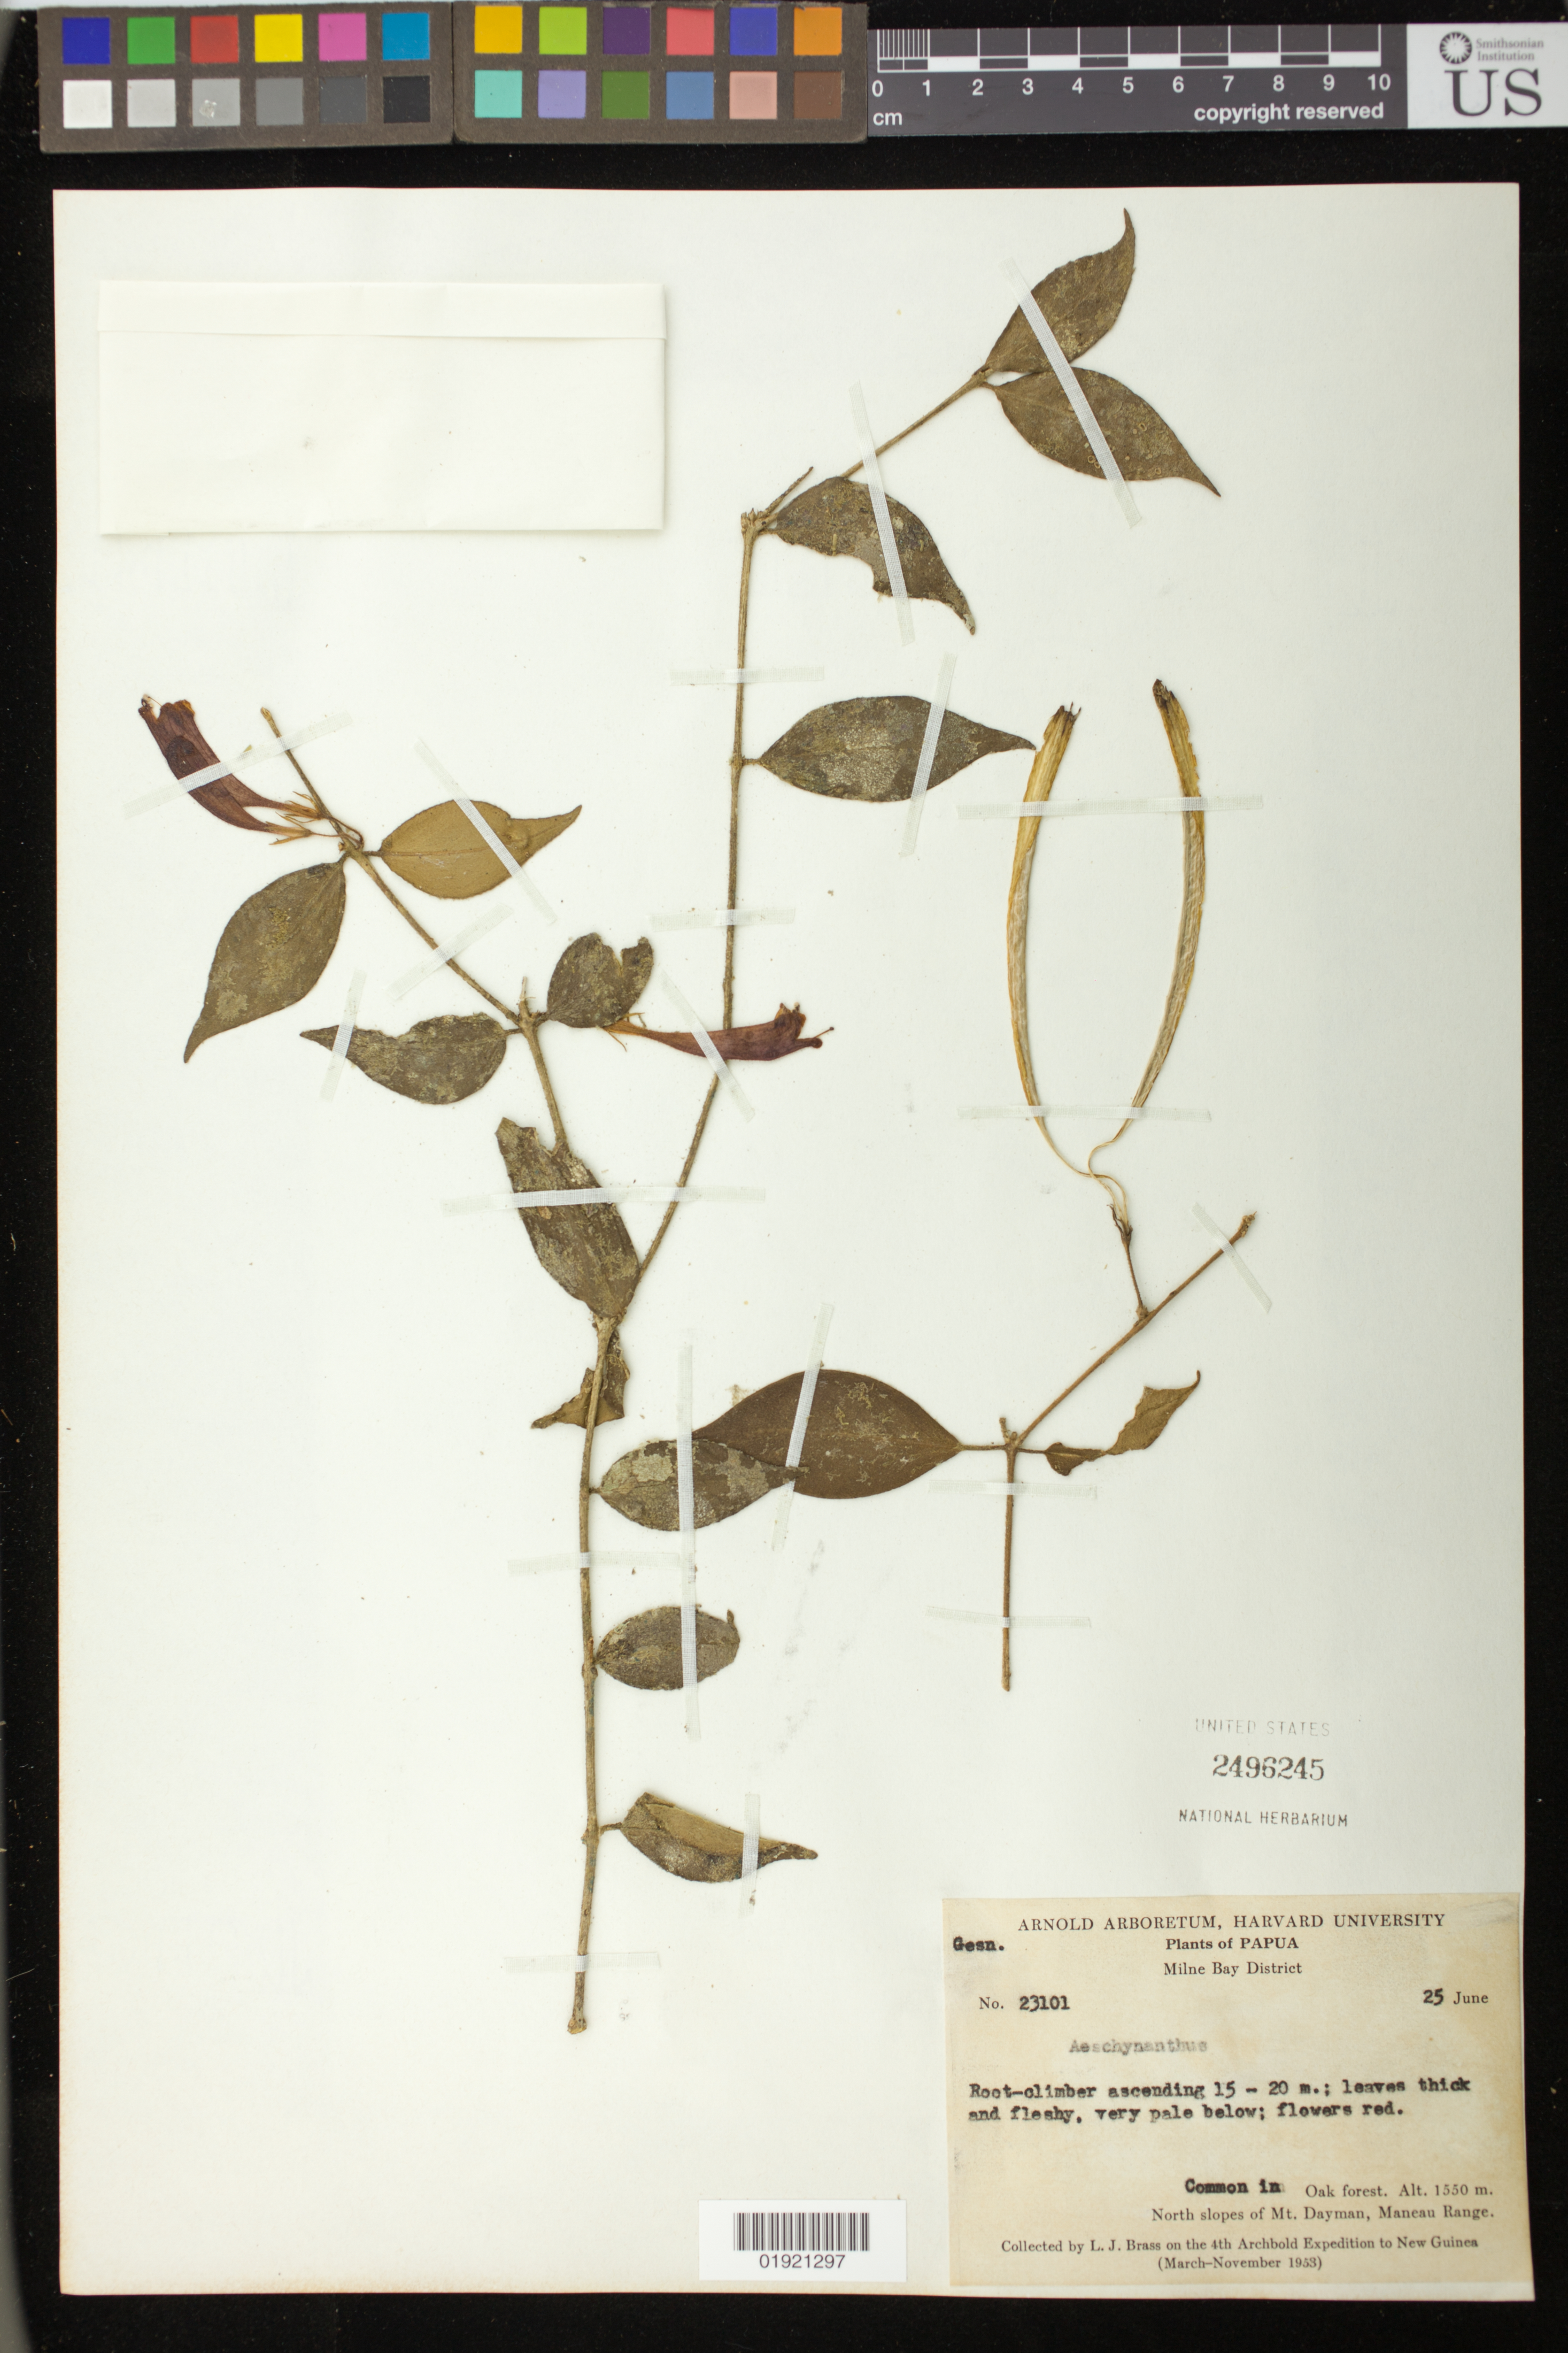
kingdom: Plantae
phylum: Tracheophyta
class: Magnoliopsida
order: Lamiales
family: Gesneriaceae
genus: Aeschynanthus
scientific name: Aeschynanthus sp.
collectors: L. J. Brass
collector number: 23101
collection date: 1953-06-25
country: Papua New Guinea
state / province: Milne Bay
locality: North slopes of Mt. Dayman, Maneau Range.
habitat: Common in oak forest.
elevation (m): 1550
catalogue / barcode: US 2496245